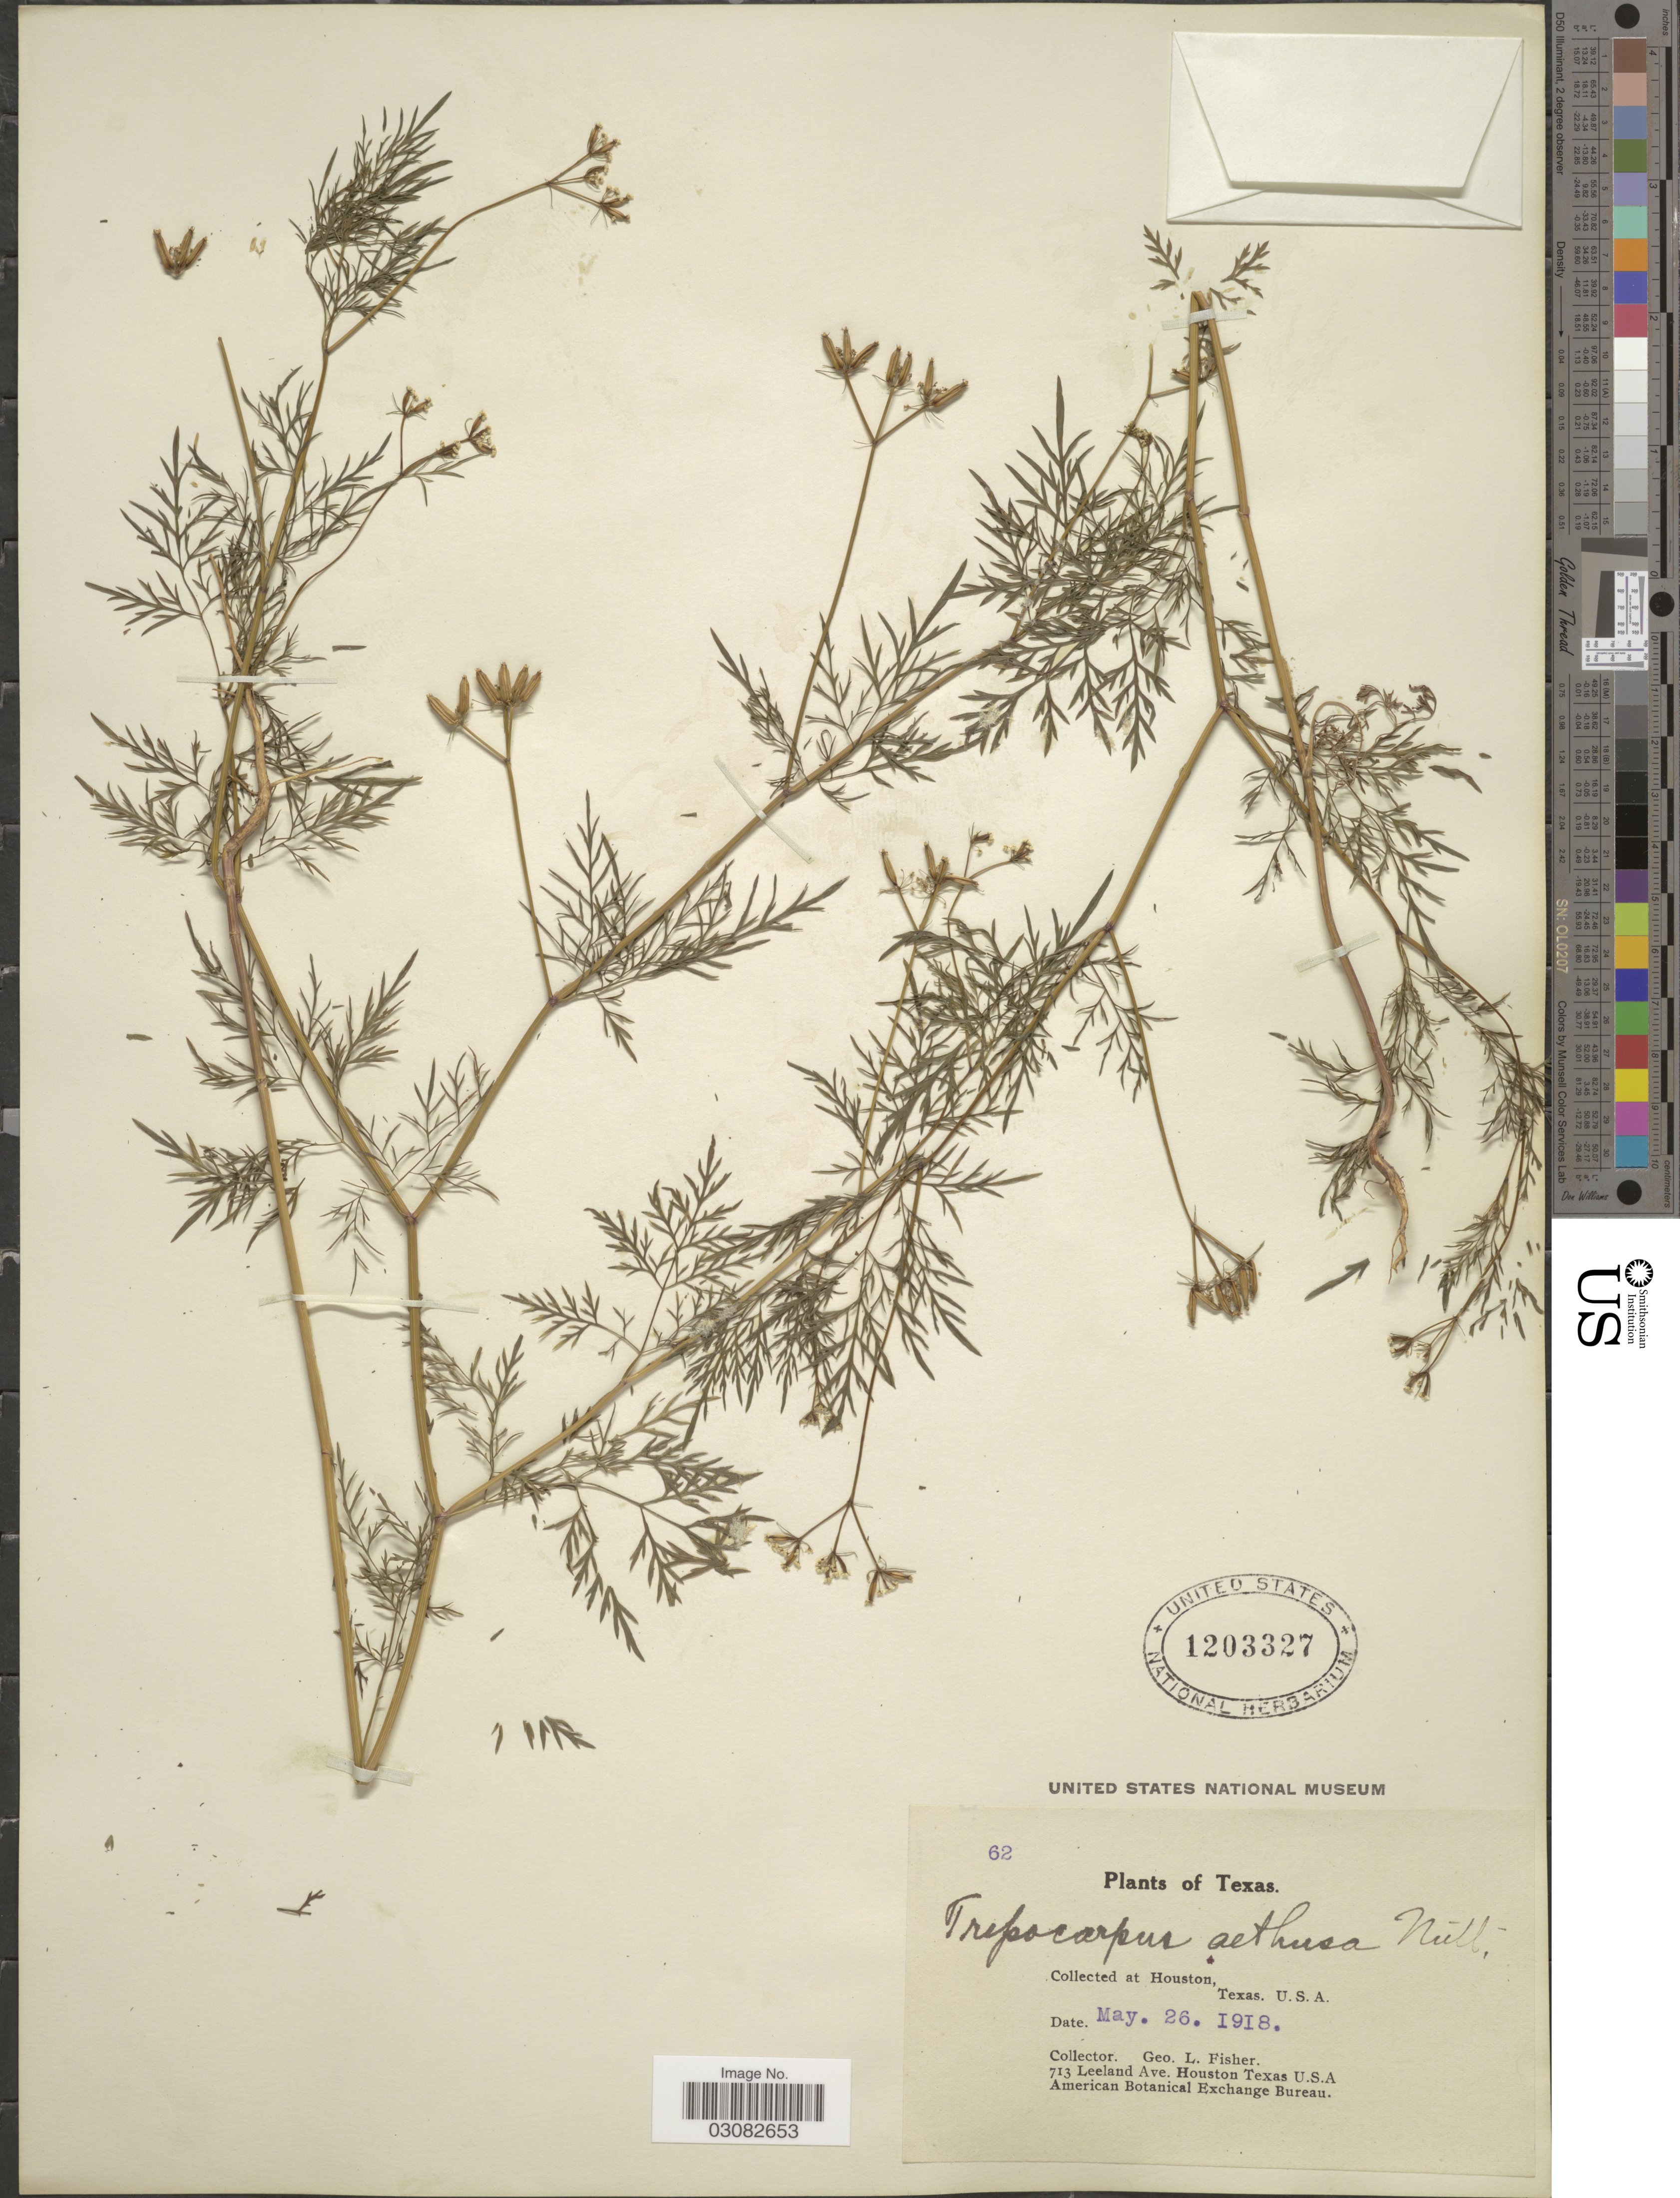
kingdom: Plantae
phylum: Tracheophyta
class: Magnoliopsida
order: Apiales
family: Apiaceae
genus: Trepocarpus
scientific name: Trepocarpus aethusae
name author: Nutt. ex DC.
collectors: G. L. Fisher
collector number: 62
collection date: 1918-05-26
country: United States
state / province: Texas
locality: Houston.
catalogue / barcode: US 1203327